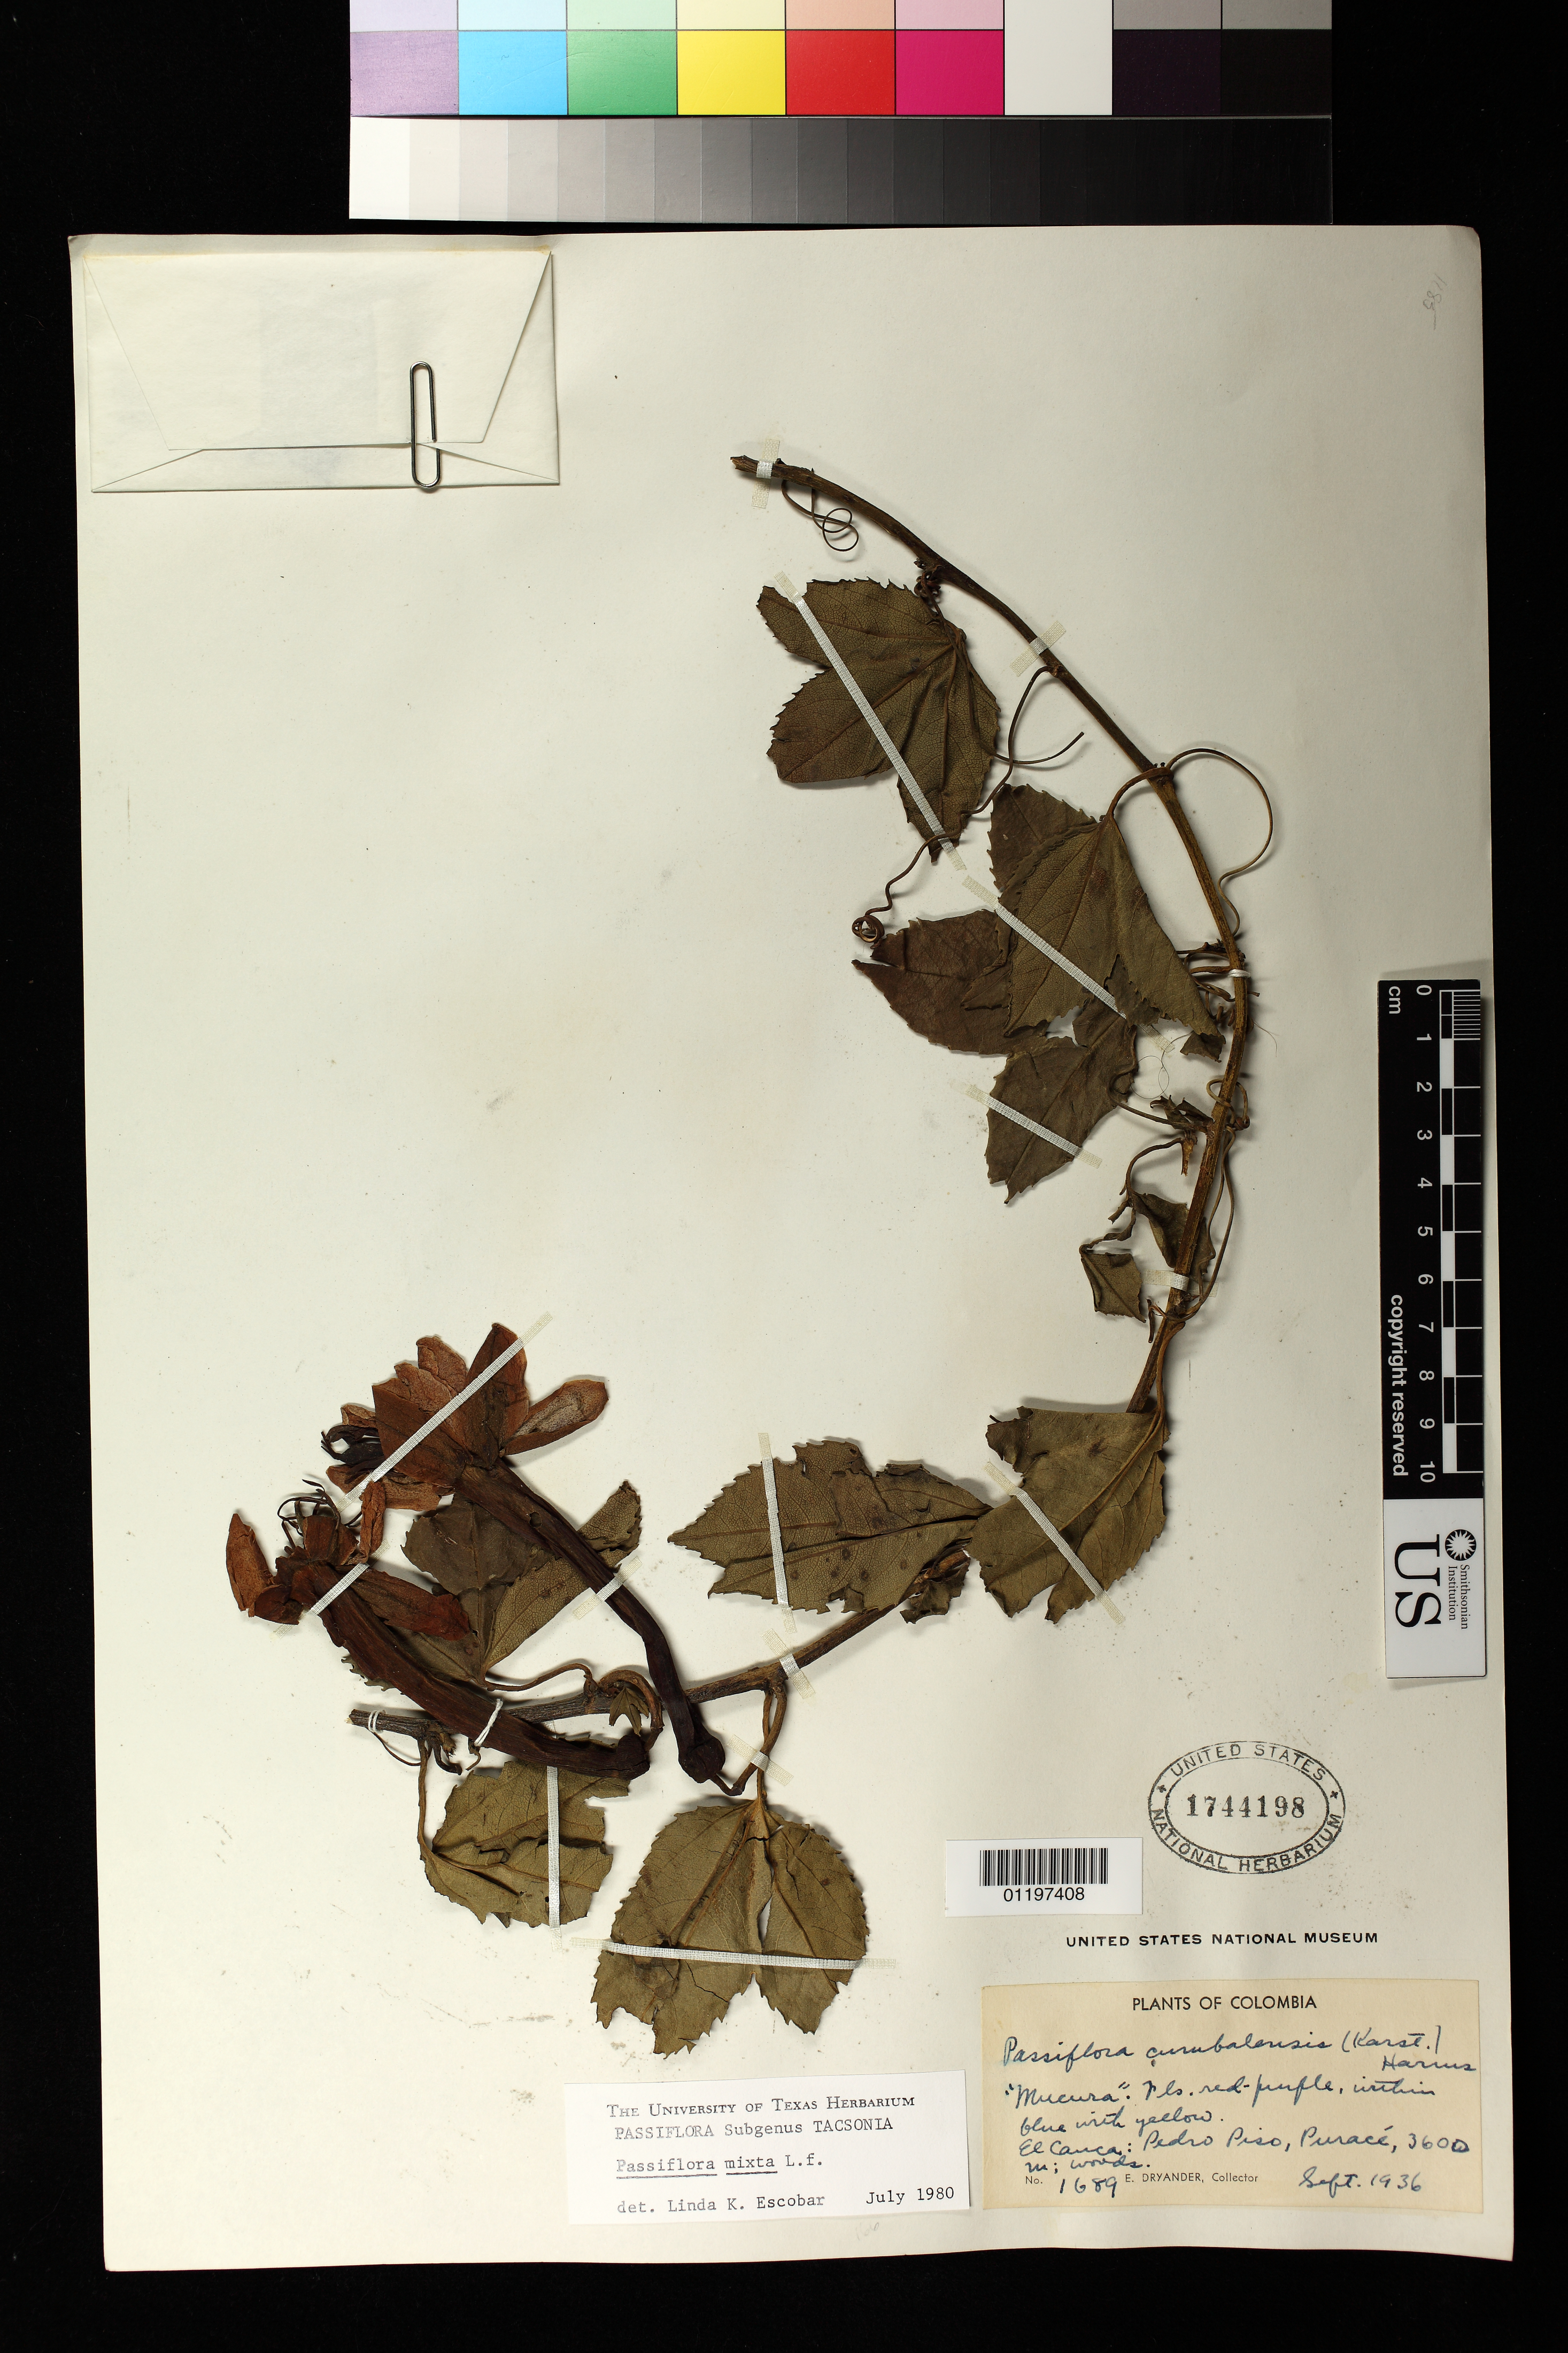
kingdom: Plantae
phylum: Tracheophyta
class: Magnoliopsida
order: Malpighiales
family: Passifloraceae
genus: Passiflora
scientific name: Passiflora mixta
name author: L. f.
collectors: E. I. Dryander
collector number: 1689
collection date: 1936-09-01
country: Colombia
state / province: Cauca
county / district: Pedro Piso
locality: Purace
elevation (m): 3600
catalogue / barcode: US 1744198